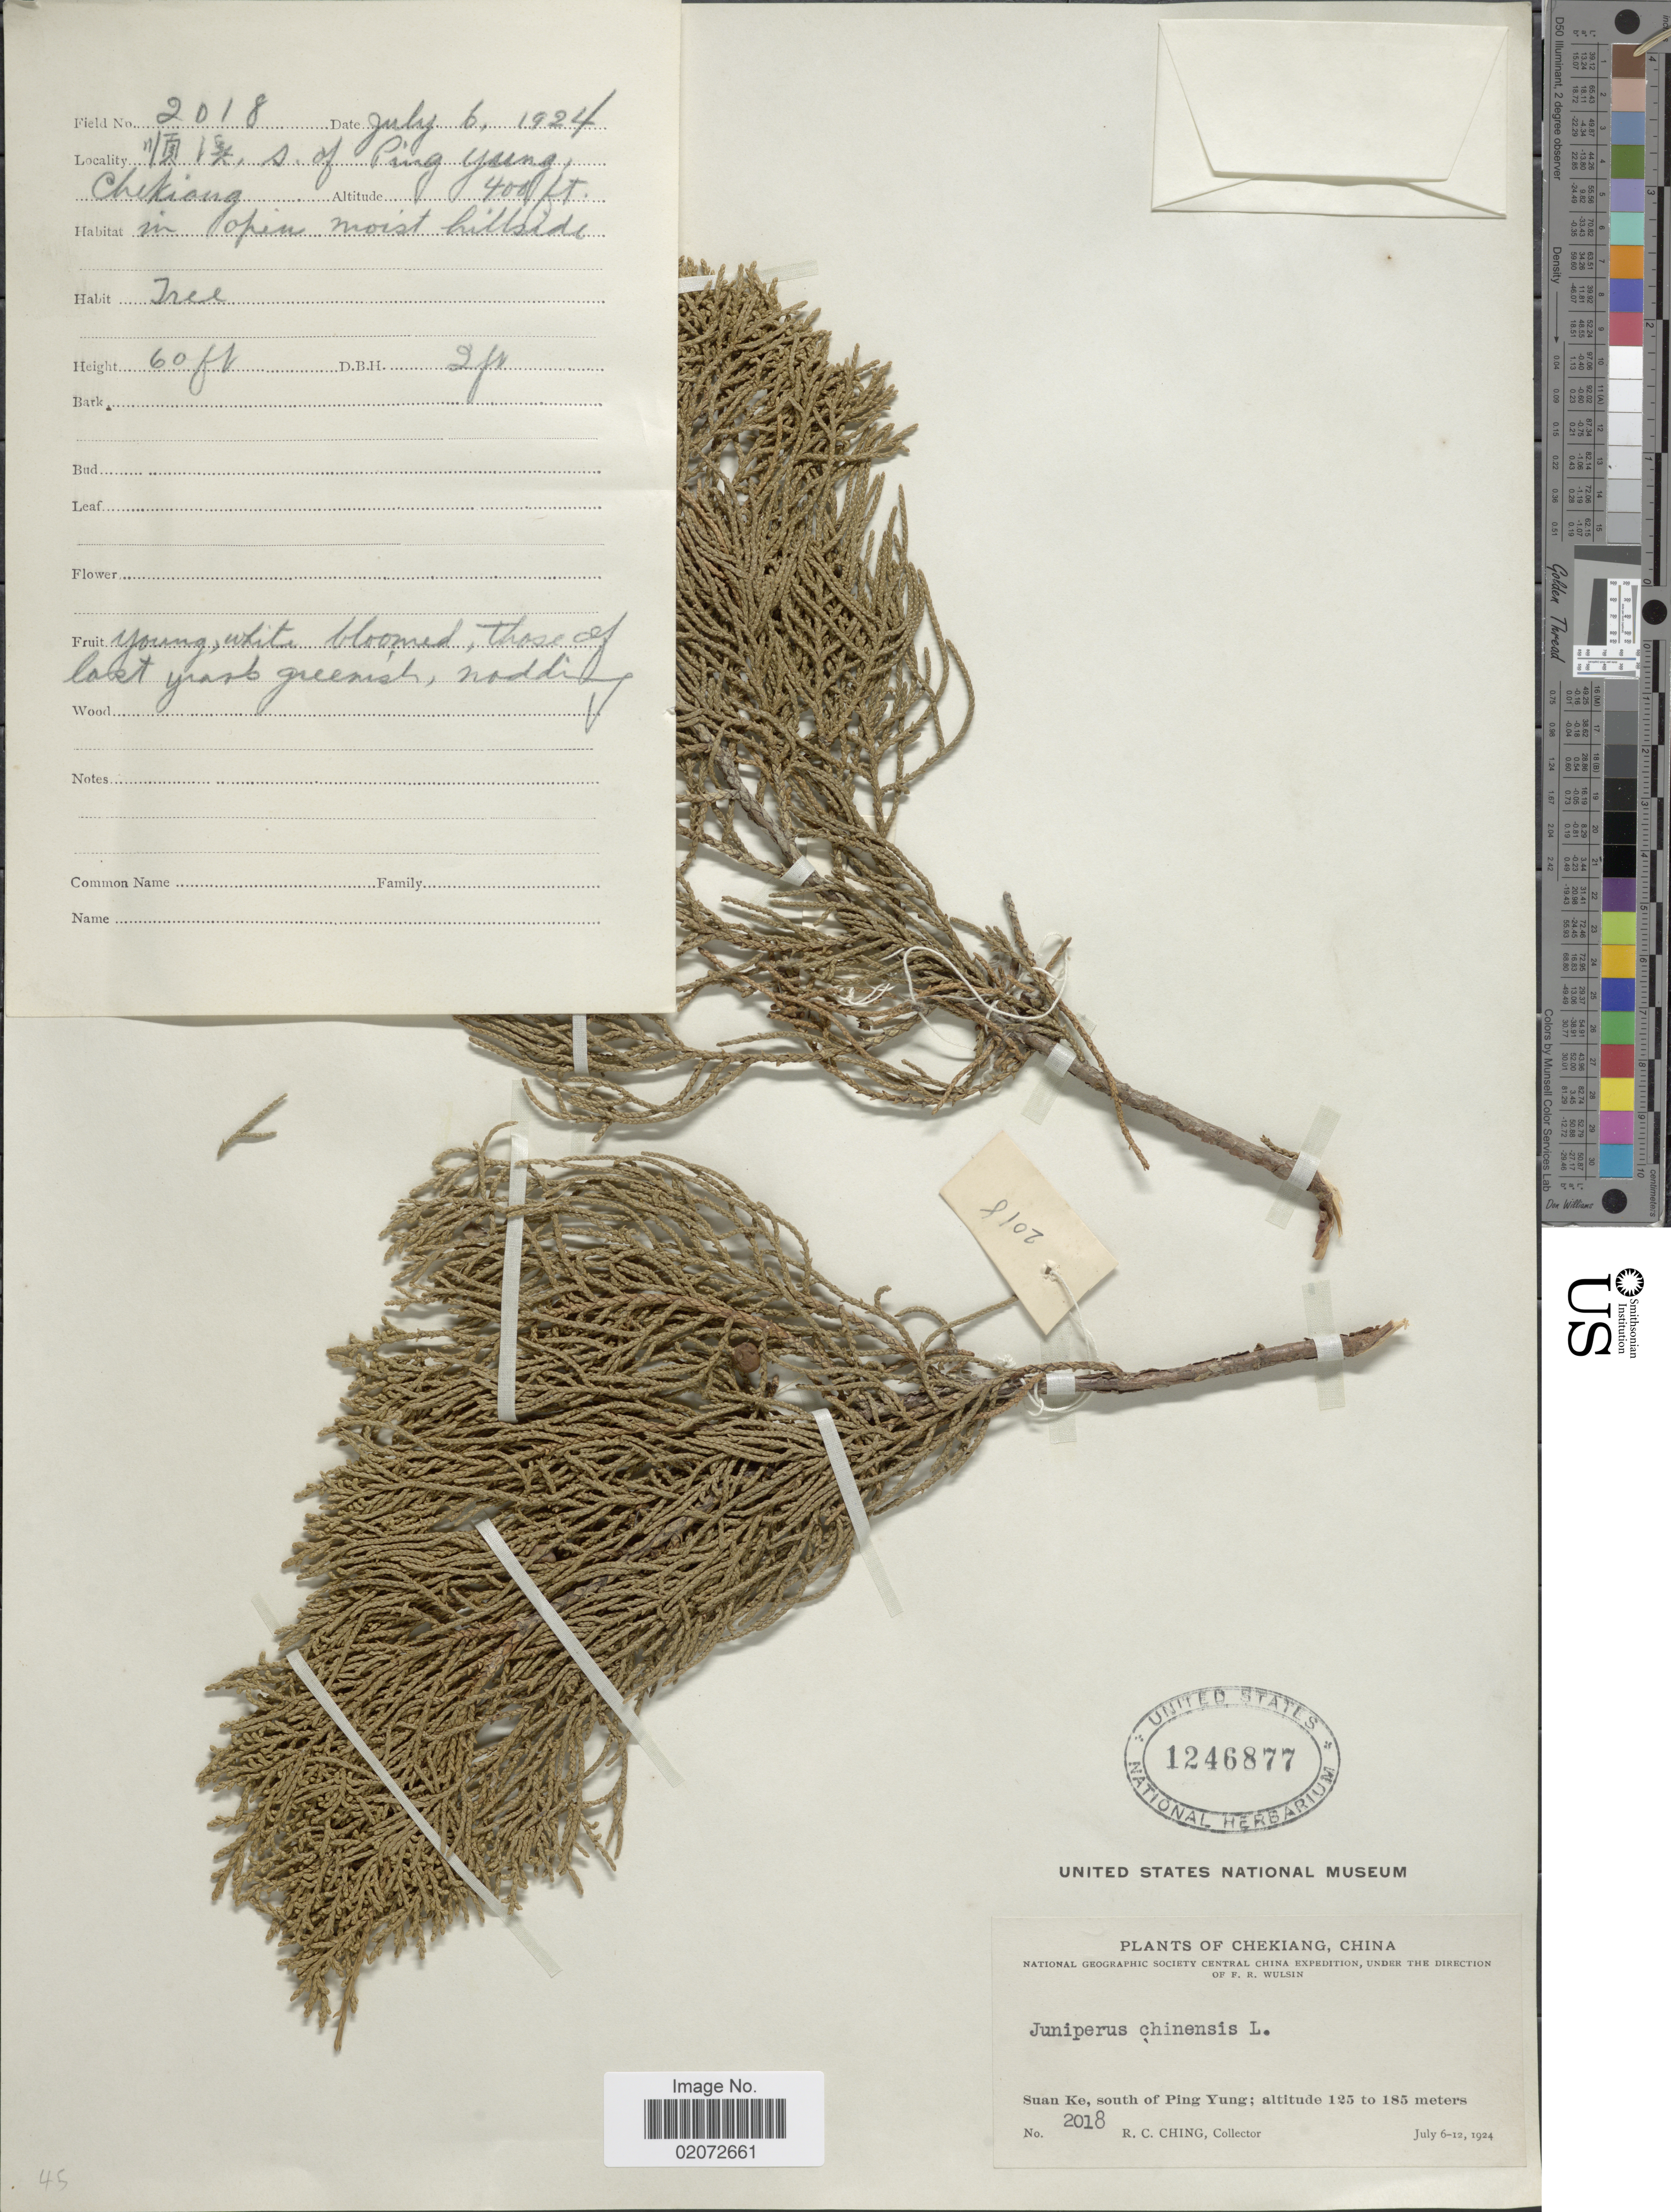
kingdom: Plantae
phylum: Tracheophyta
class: Pinopsida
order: Pinales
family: Cupressaceae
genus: Juniperus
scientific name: Juniperus chinensis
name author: L.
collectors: R. C. Ching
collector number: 2018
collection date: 1924-07-06/1924-07-12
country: China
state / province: Zhejiang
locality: Chekiang. Suan Ke, south of Ping Yung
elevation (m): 125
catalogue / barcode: US 1246877